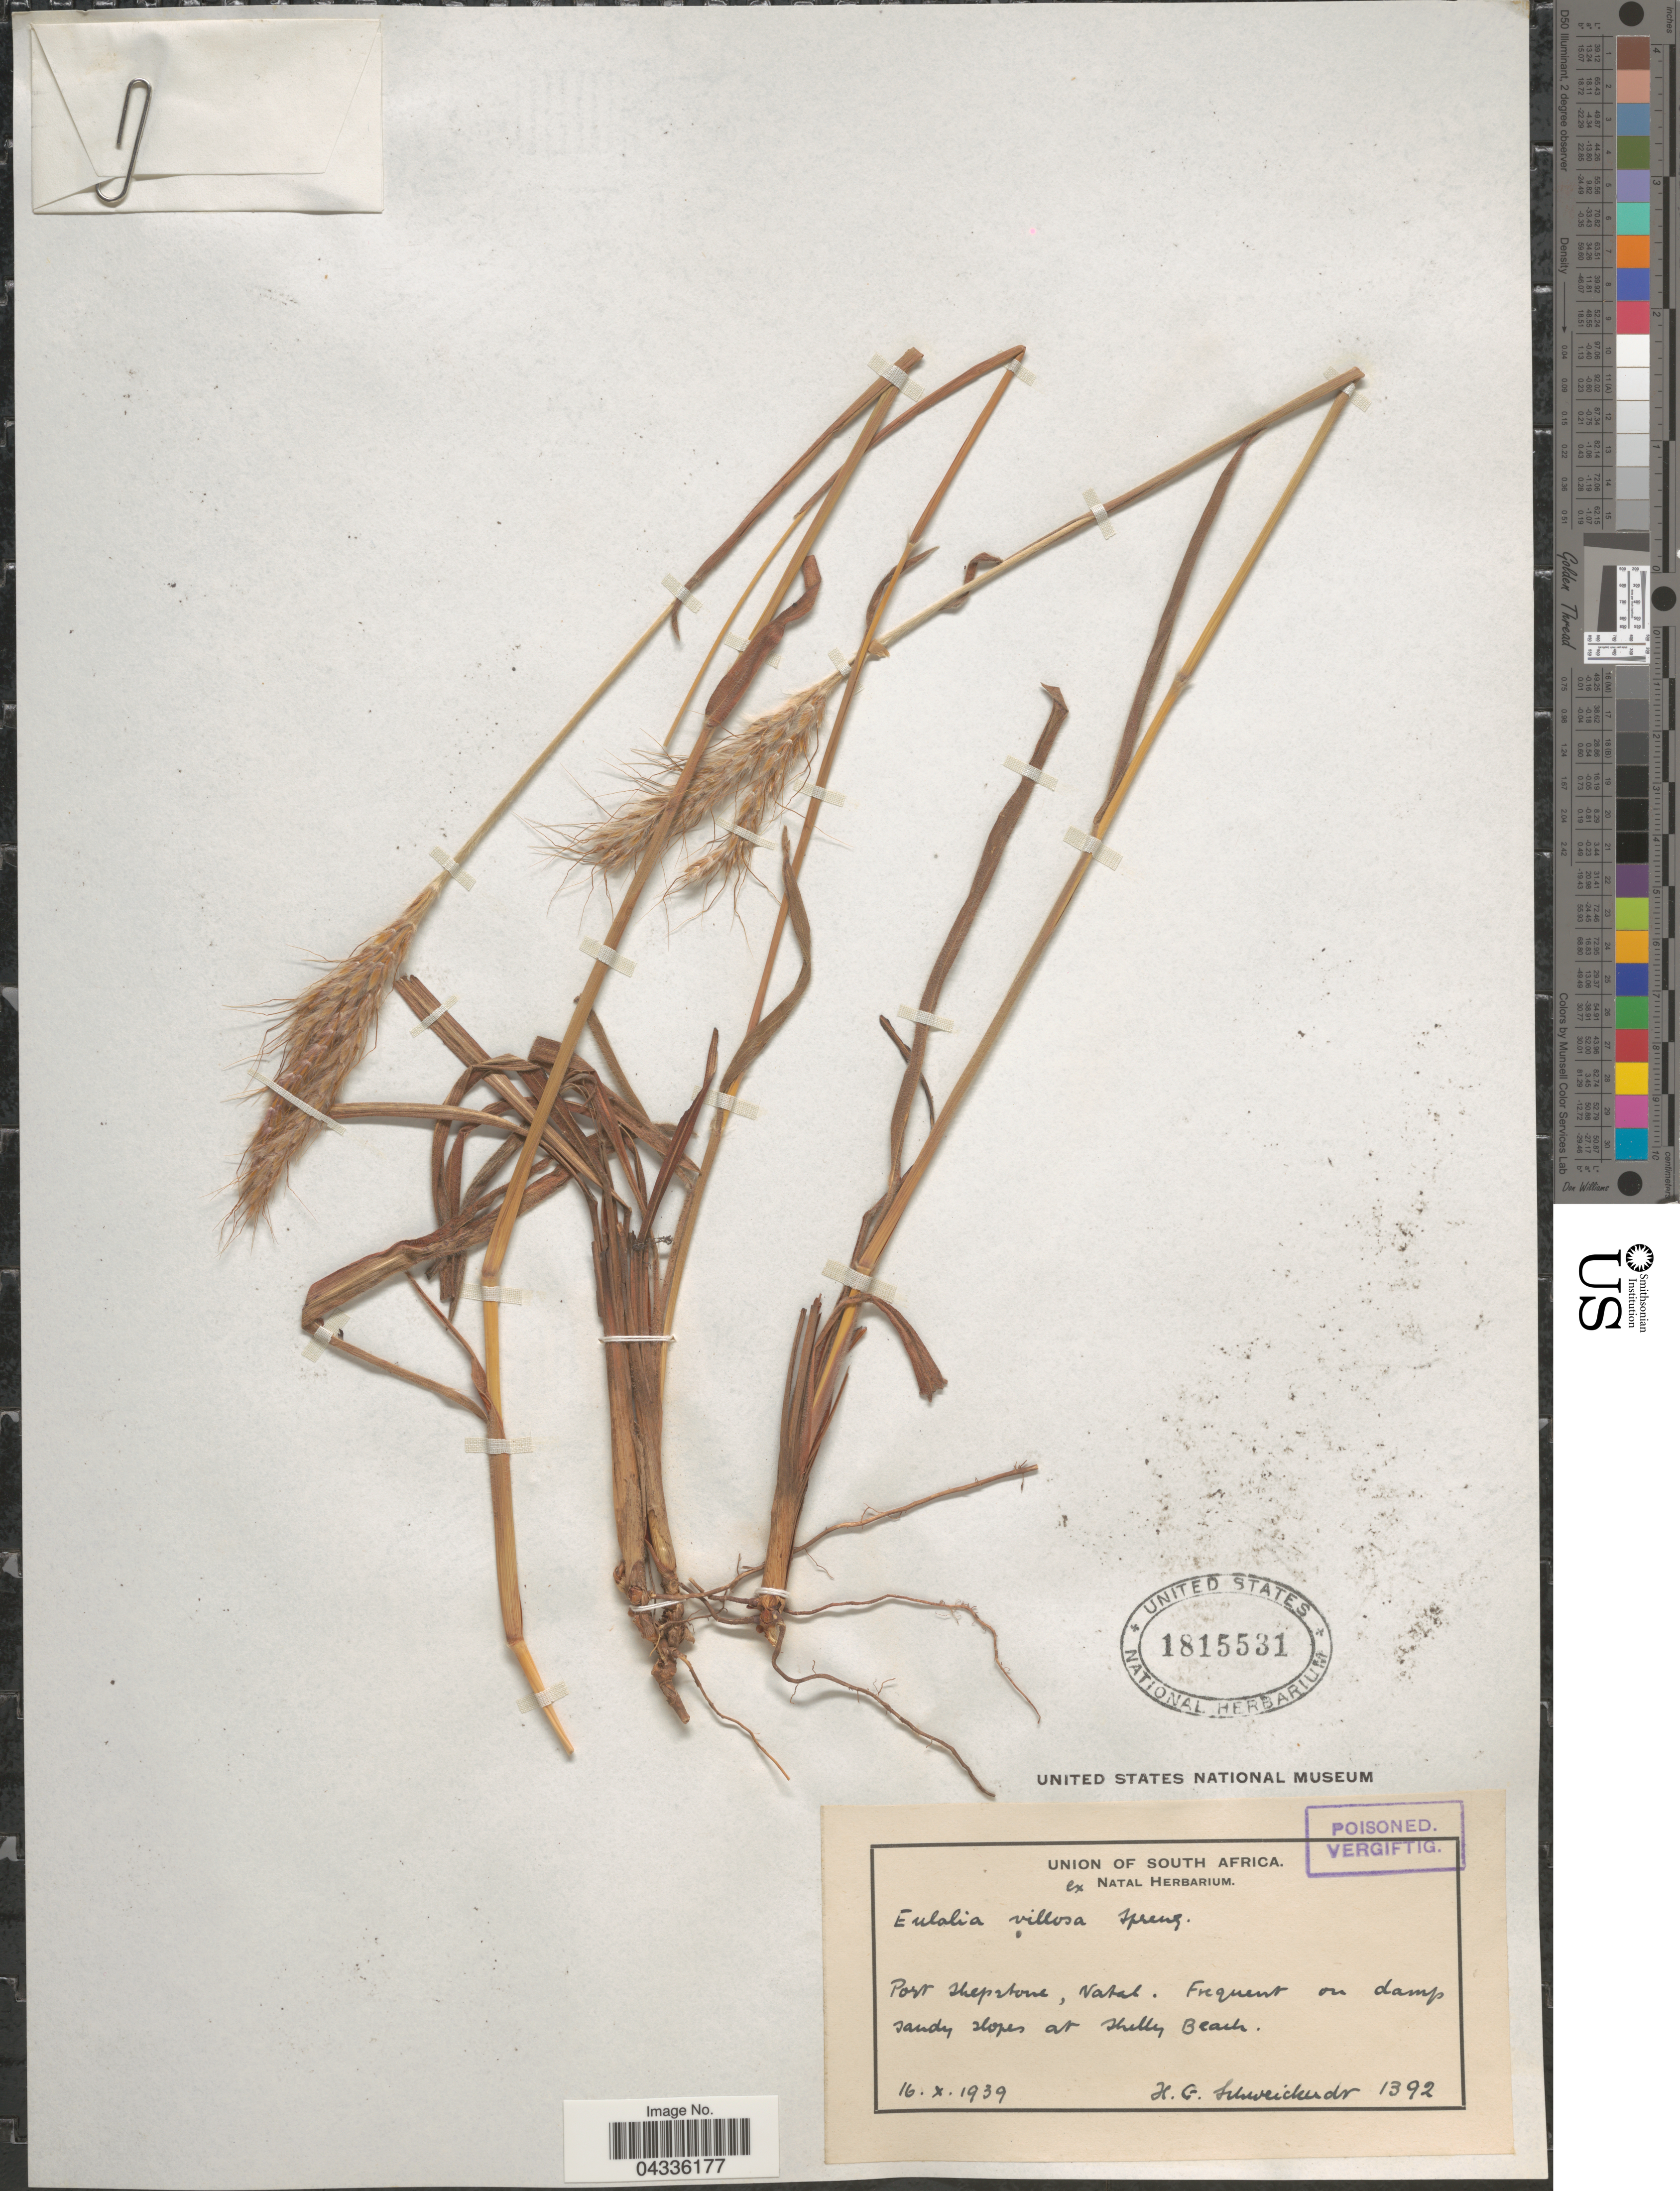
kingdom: Plantae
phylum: Tracheophyta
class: Liliopsida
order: Poales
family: Poaceae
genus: Eulalia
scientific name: Eulalia villosa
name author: (Thunb.) Nees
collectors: H. Schweickerdt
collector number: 1392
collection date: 1939-10-16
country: South Africa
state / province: KwaZulu-Natal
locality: Post Thepstone, Natal.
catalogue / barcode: US 1815531